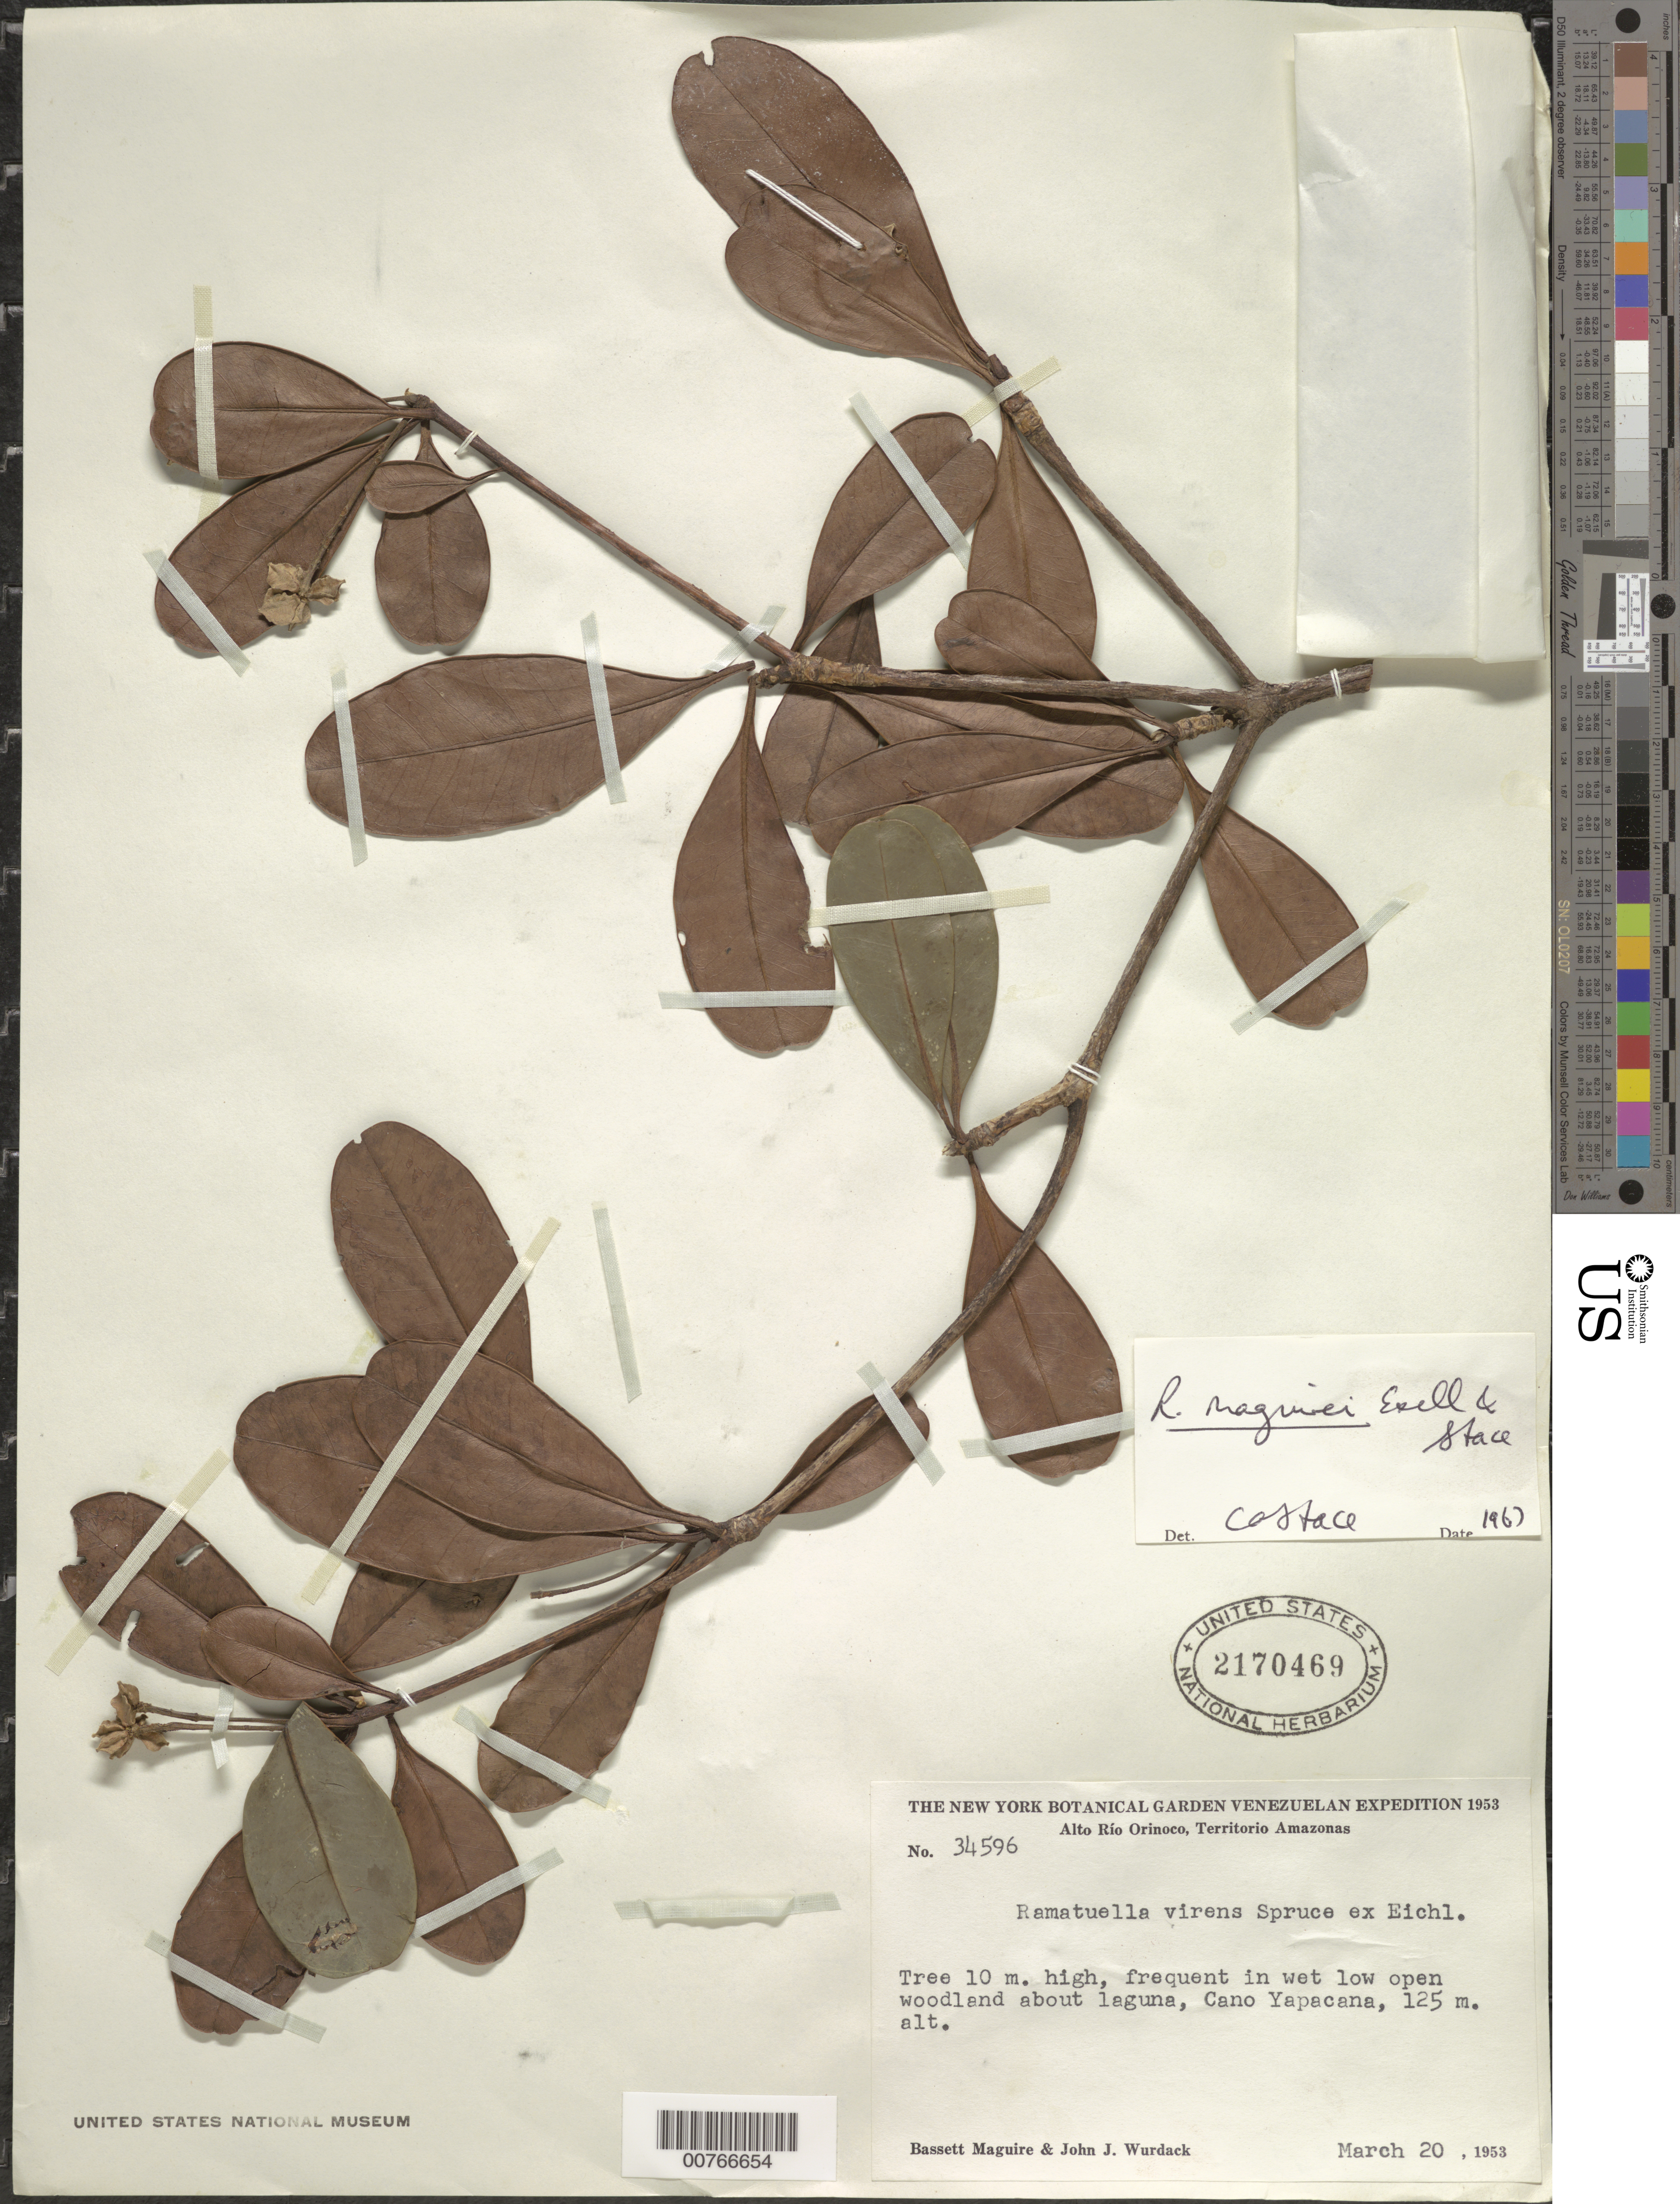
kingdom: Plantae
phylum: Tracheophyta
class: Magnoliopsida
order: Myrtales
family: Combretaceae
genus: Terminalia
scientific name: Terminalia virens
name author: (Spruce ex Eichler) Alwan & Stace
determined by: Stace, C. A.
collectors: B. Maguire & J. J. Wurdack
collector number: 34596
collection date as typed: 20-Mar-53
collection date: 1953-03-20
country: Venezuela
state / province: Amazonas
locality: Alto Río Orinoco, Caño Yapacána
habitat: Wet low open woodland about lake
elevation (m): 125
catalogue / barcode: US 2170469